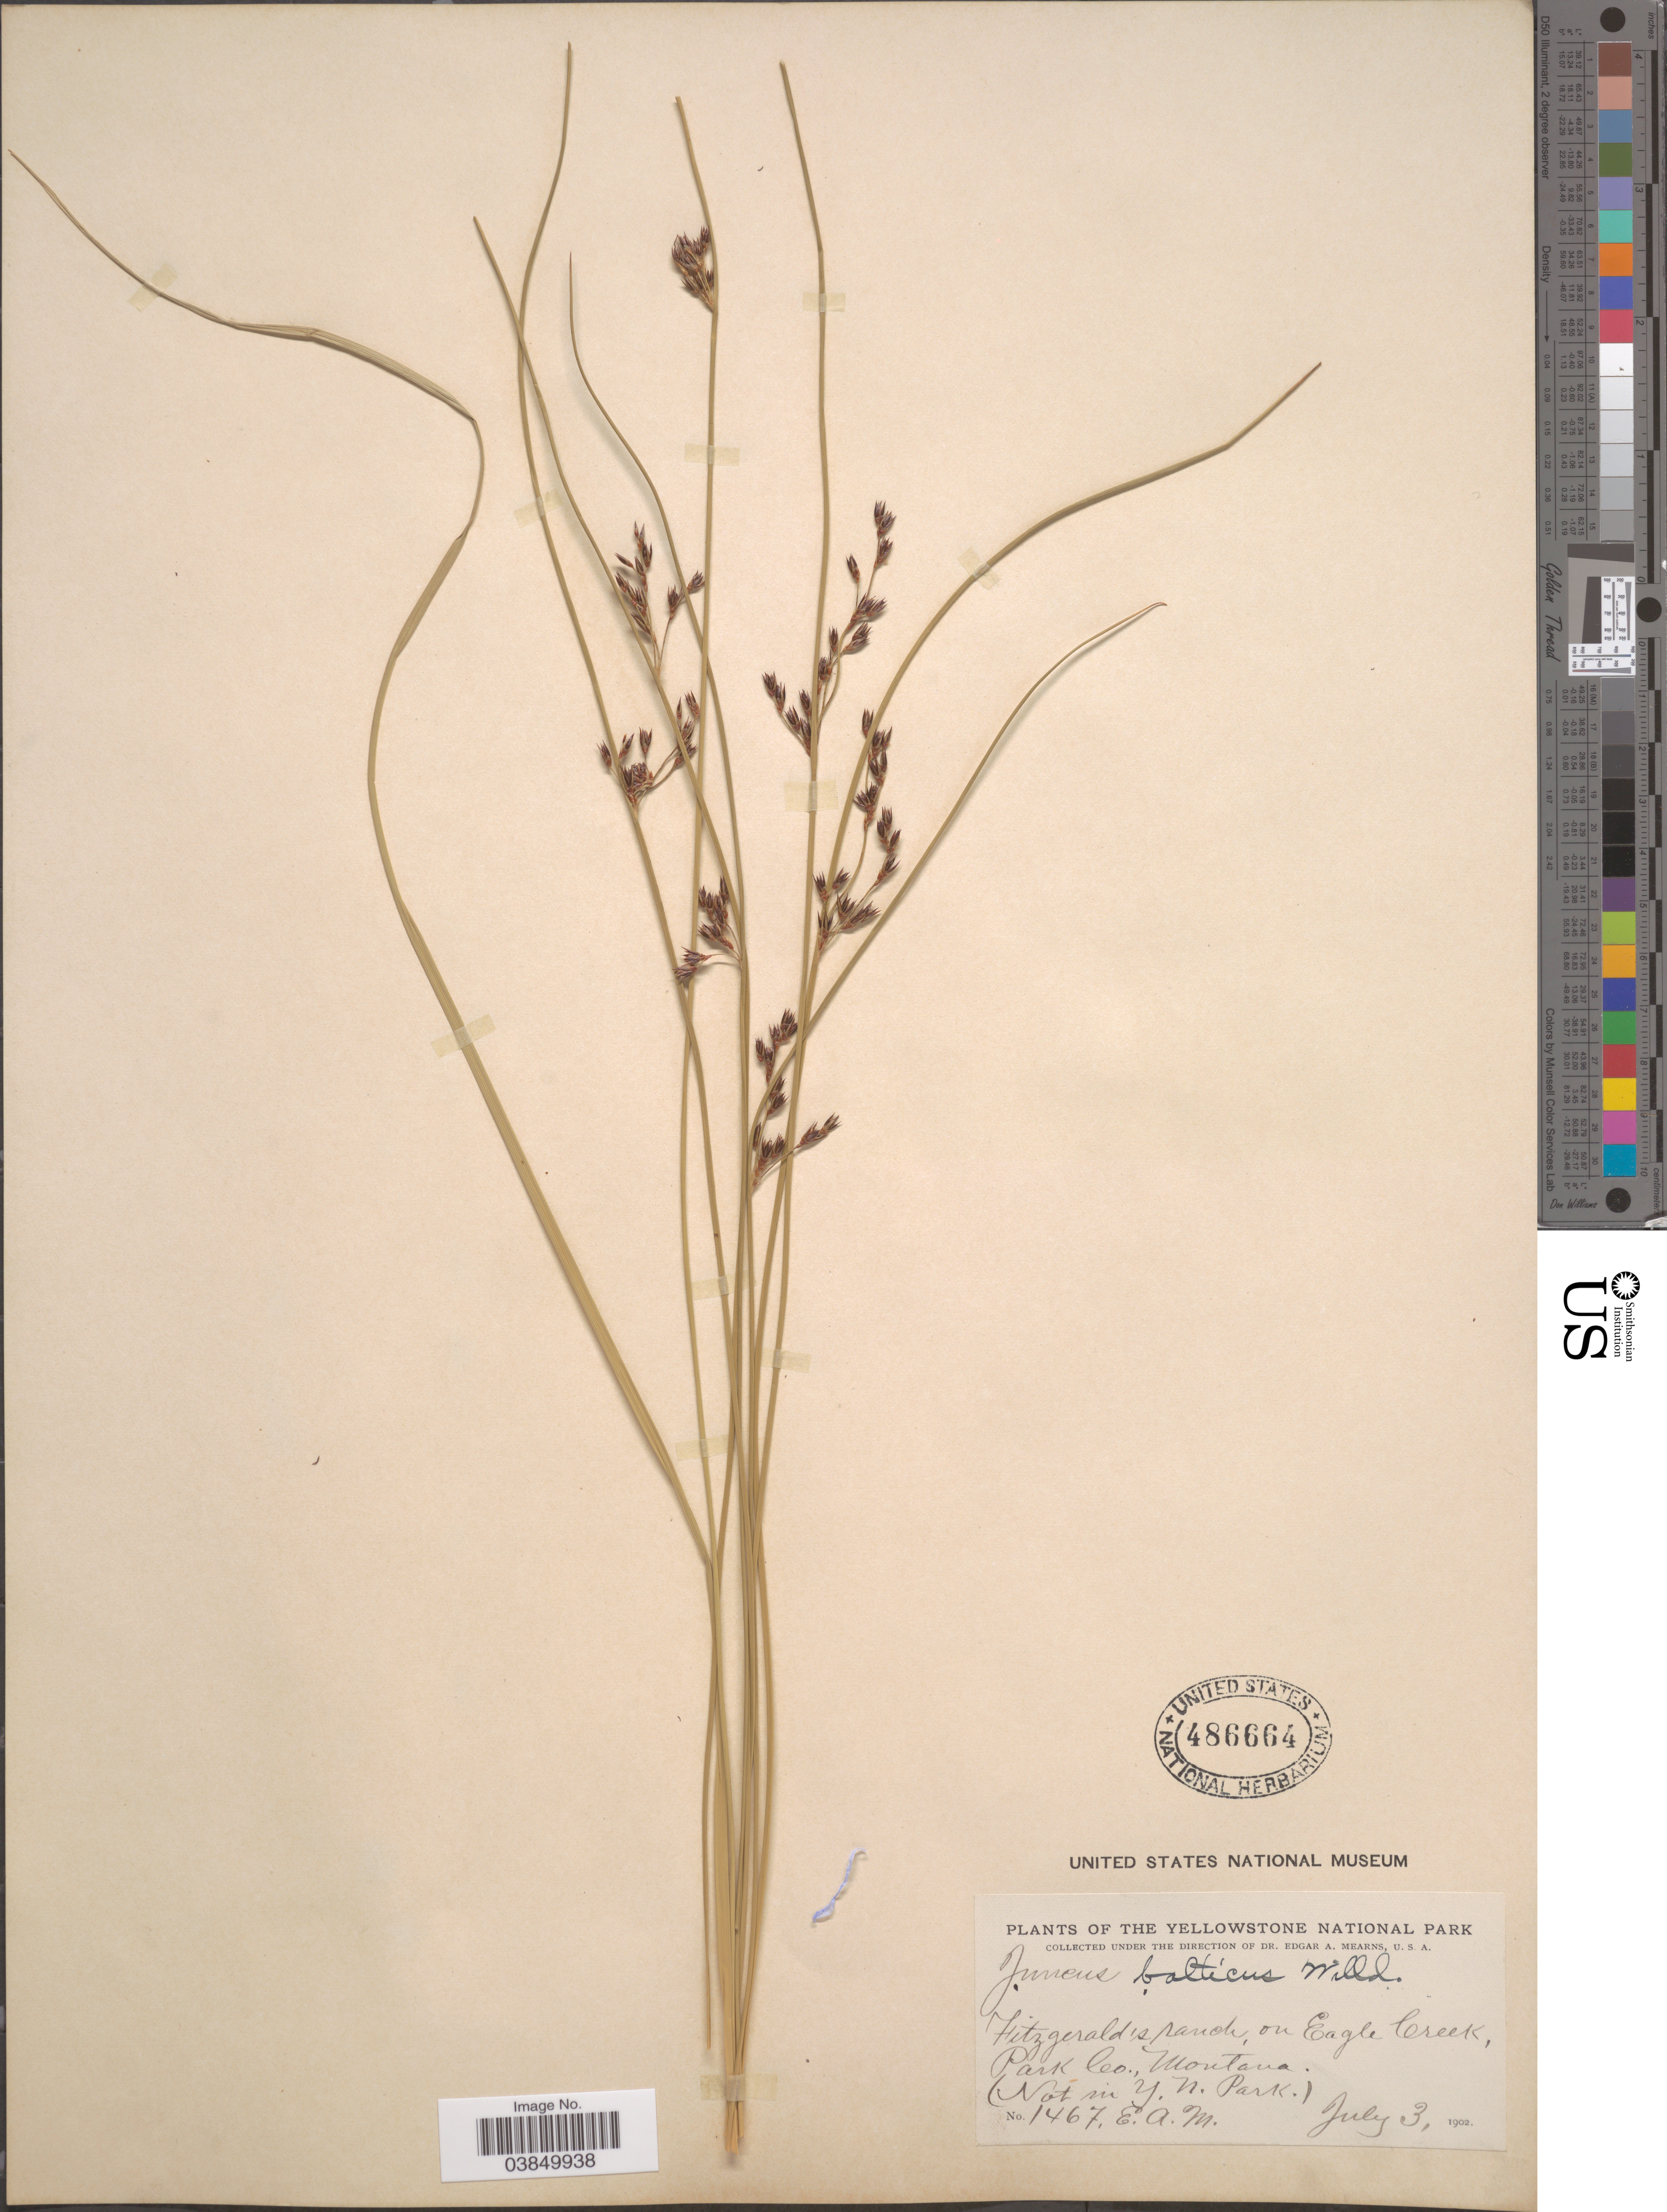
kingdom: Plantae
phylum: Tracheophyta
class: Liliopsida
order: Poales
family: Juncaceae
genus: Juncus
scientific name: Juncus balticus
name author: Willd.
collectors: E. A. Mearns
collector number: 1467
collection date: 1902-07-03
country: United States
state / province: Montana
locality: The Yellowstone National Park. Fitzgerald's ranch on Eagle Creek, Park Co.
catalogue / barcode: US 486664